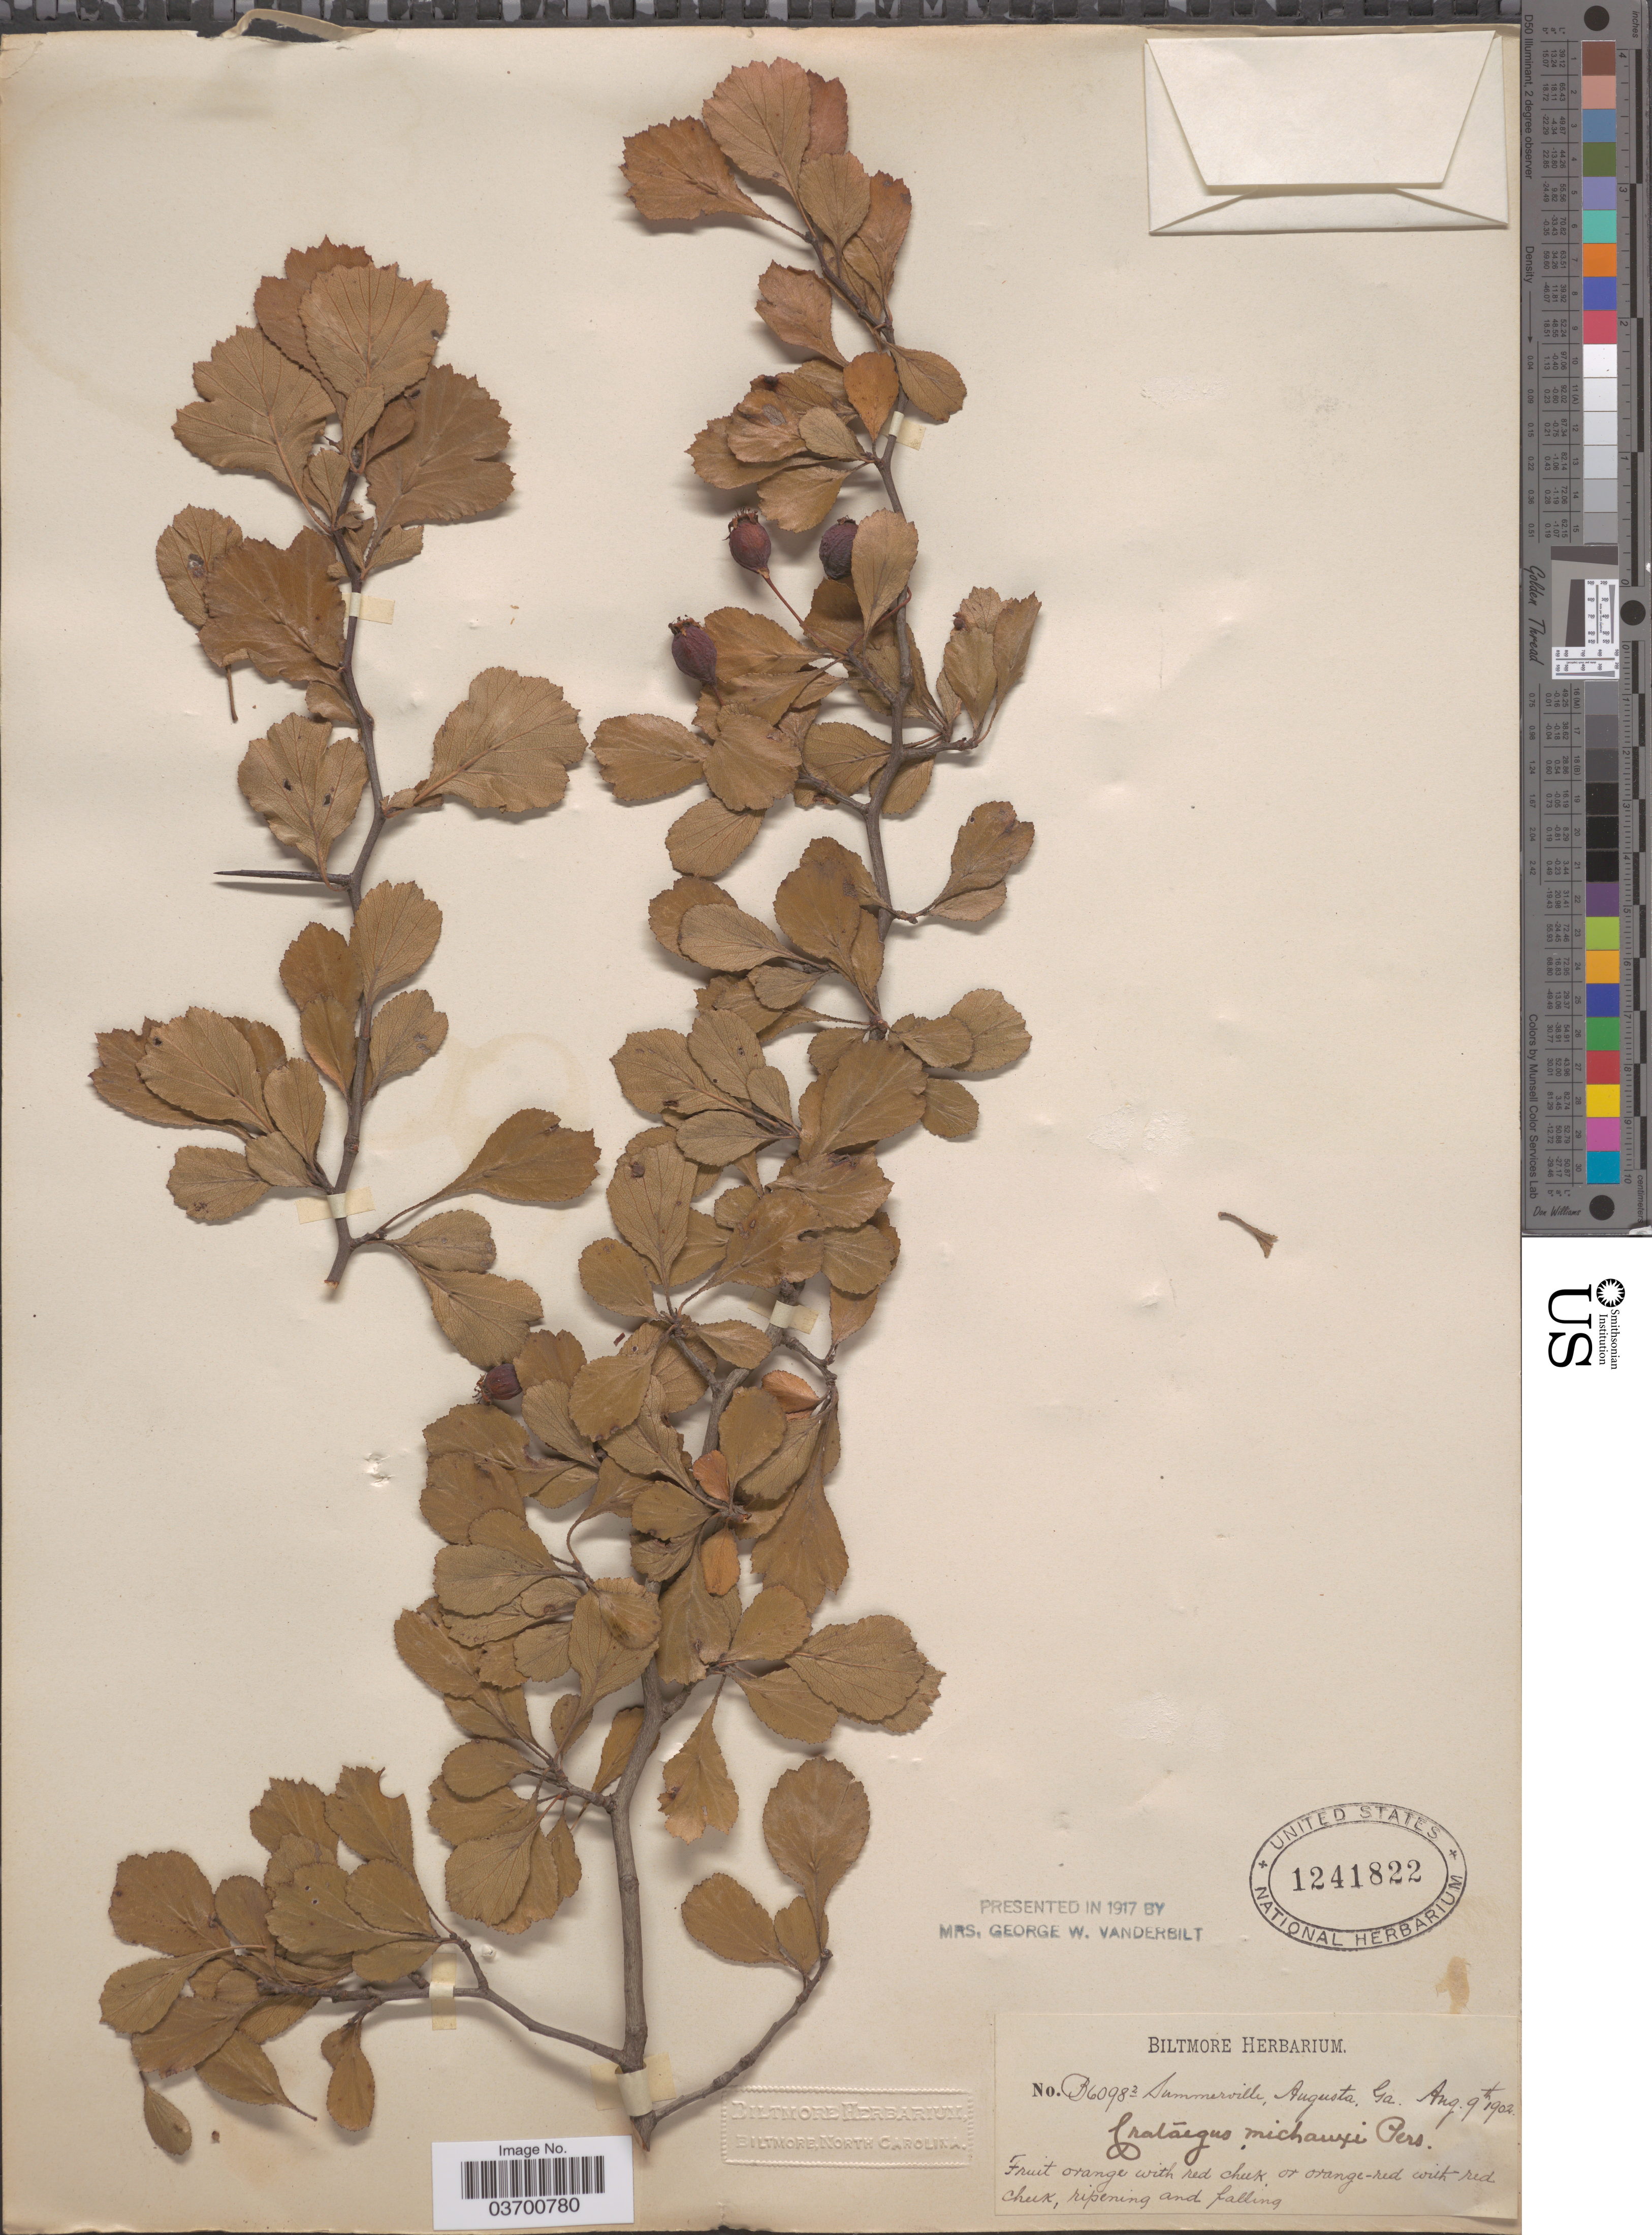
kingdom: Plantae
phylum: Tracheophyta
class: Magnoliopsida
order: Rosales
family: Rosaceae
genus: Crataegus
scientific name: Crataegus michauxii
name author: Pers.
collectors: ex herb. Biltmore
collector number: B6098/2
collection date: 1902-08-09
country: United States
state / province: Georgia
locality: Summerville, Augusta.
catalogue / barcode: US 1241822